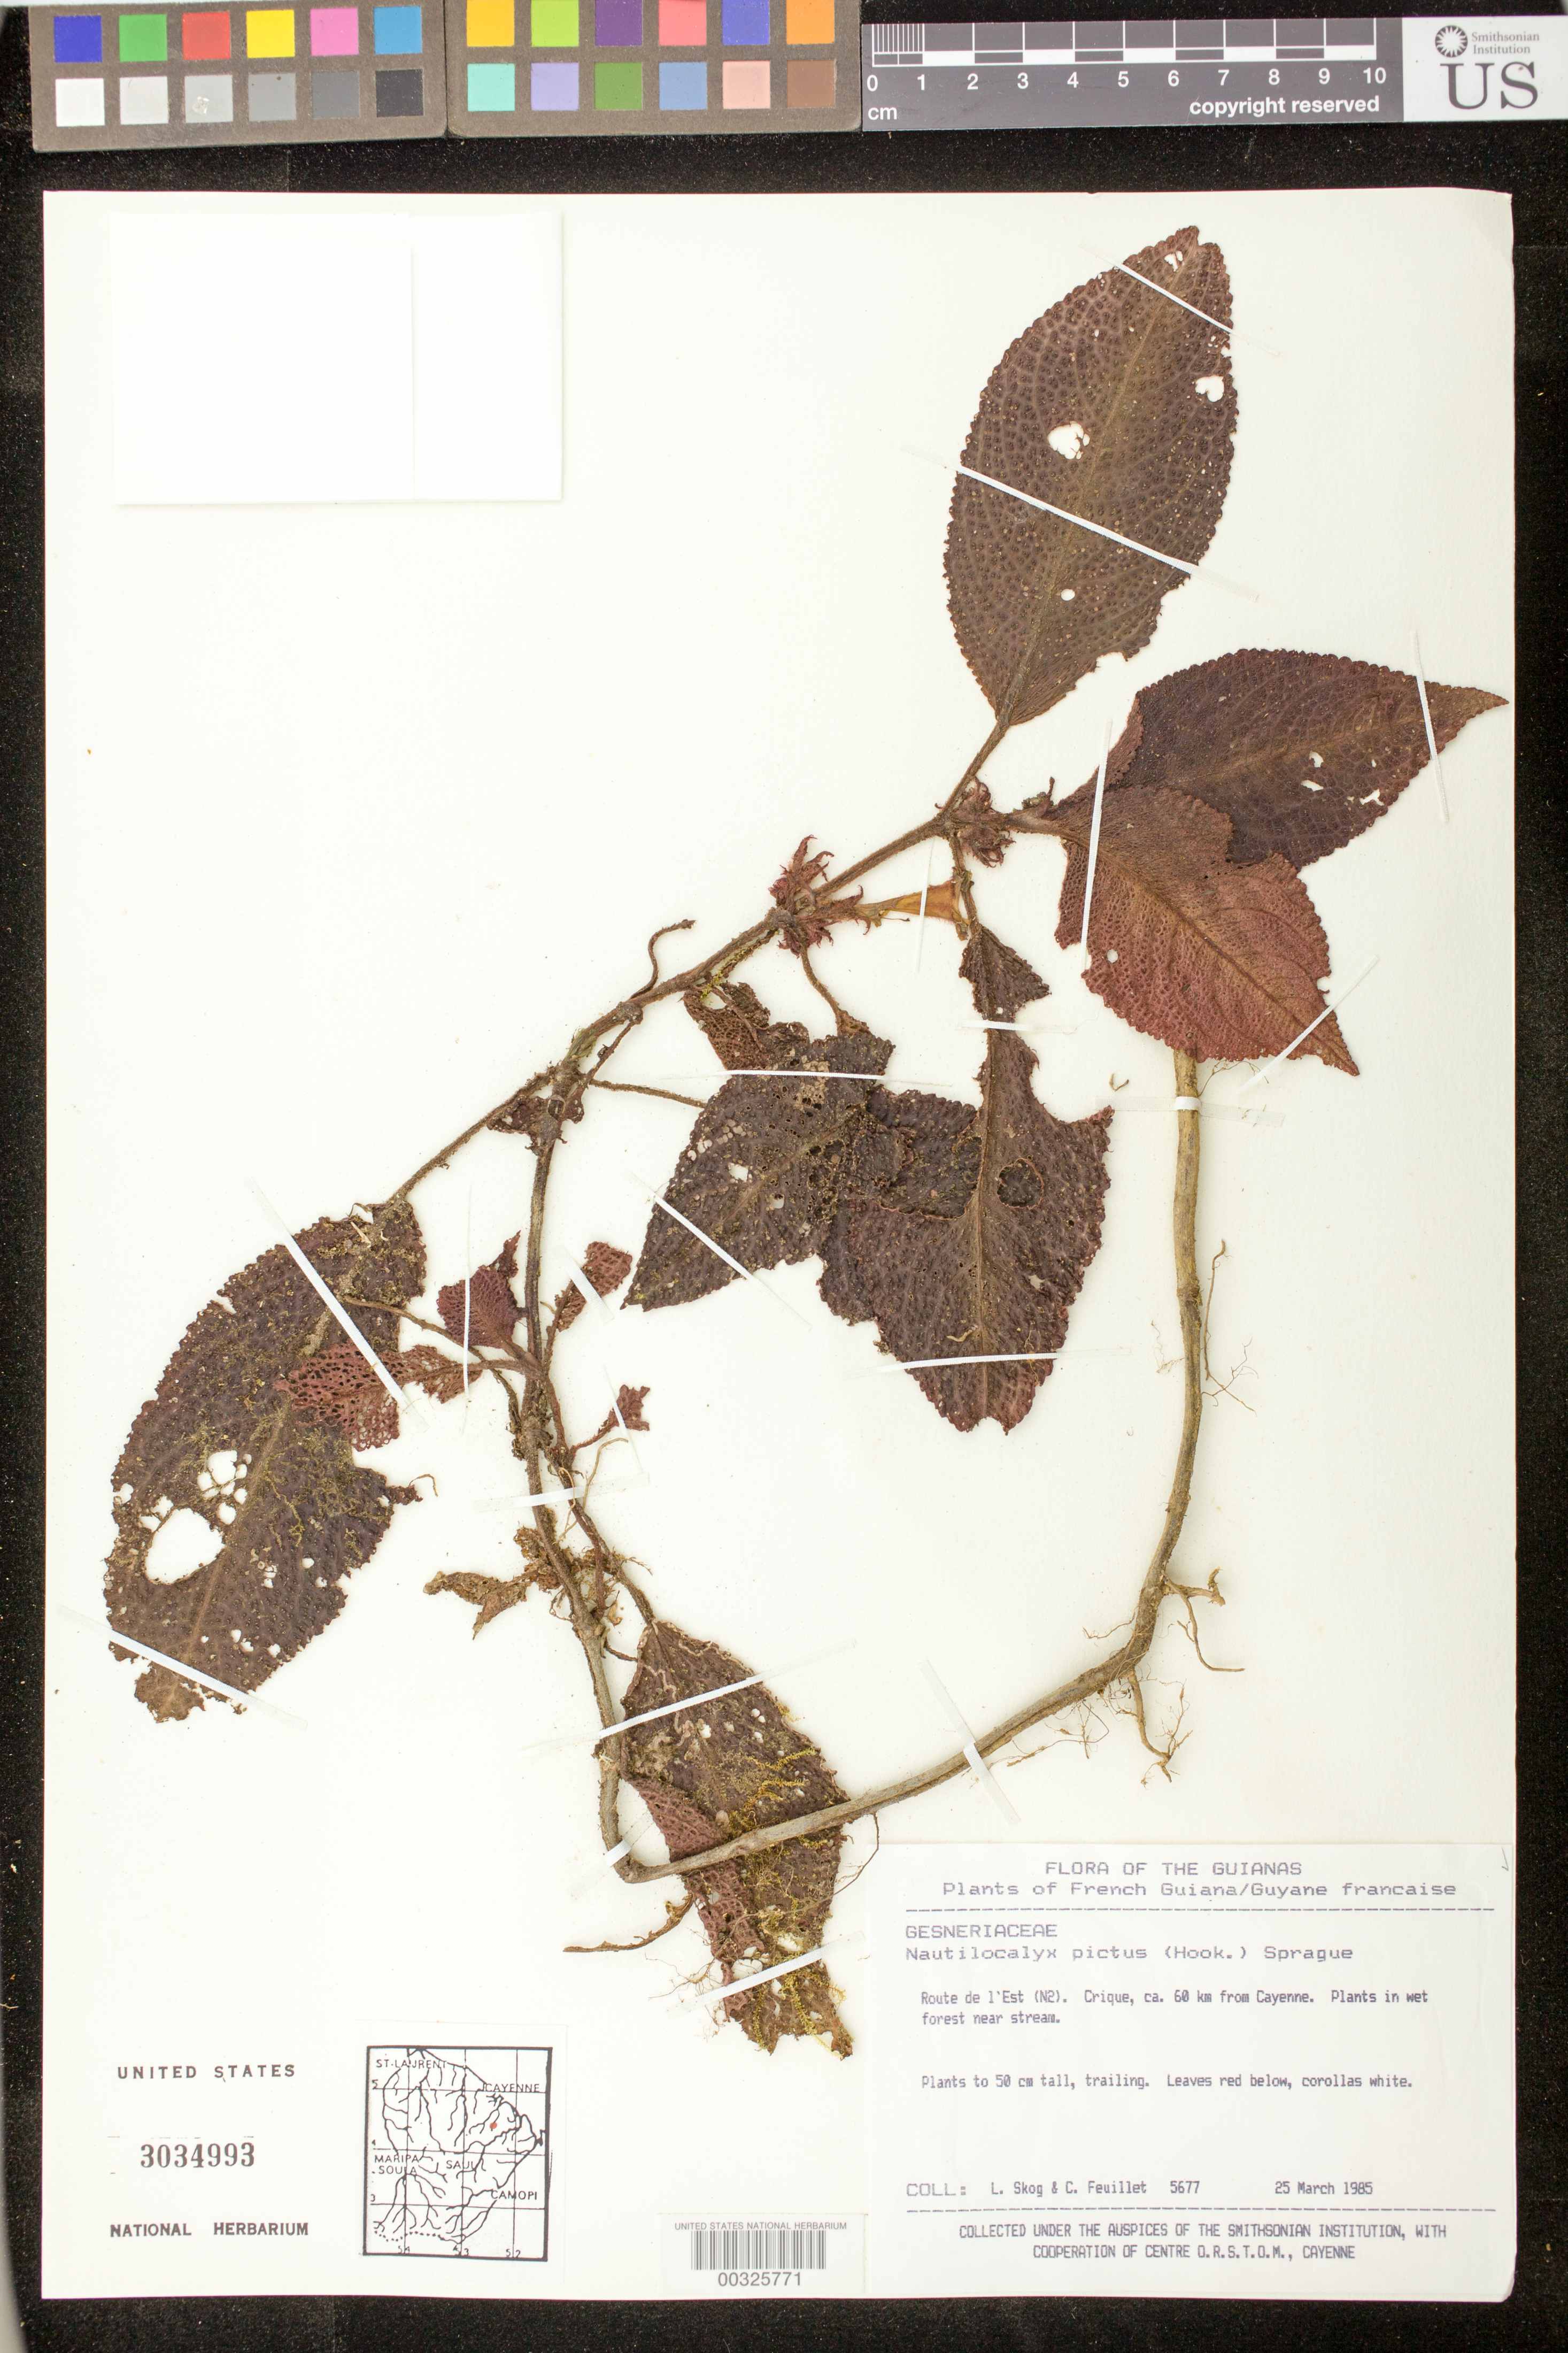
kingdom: Plantae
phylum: Tracheophyta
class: Magnoliopsida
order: Lamiales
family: Gesneriaceae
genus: Nautilocalyx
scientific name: Nautilocalyx pictus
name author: (Hook.) Sprague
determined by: Skog, Laurence E.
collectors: L. E. Skog & C. Feuillet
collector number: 5677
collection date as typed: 25 Mar 1985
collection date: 1985-03-25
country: French Guiana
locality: Route de l'Est (N2); crique, ca 60 km from Cayenne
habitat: In wet forest near stream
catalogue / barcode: US 3034993